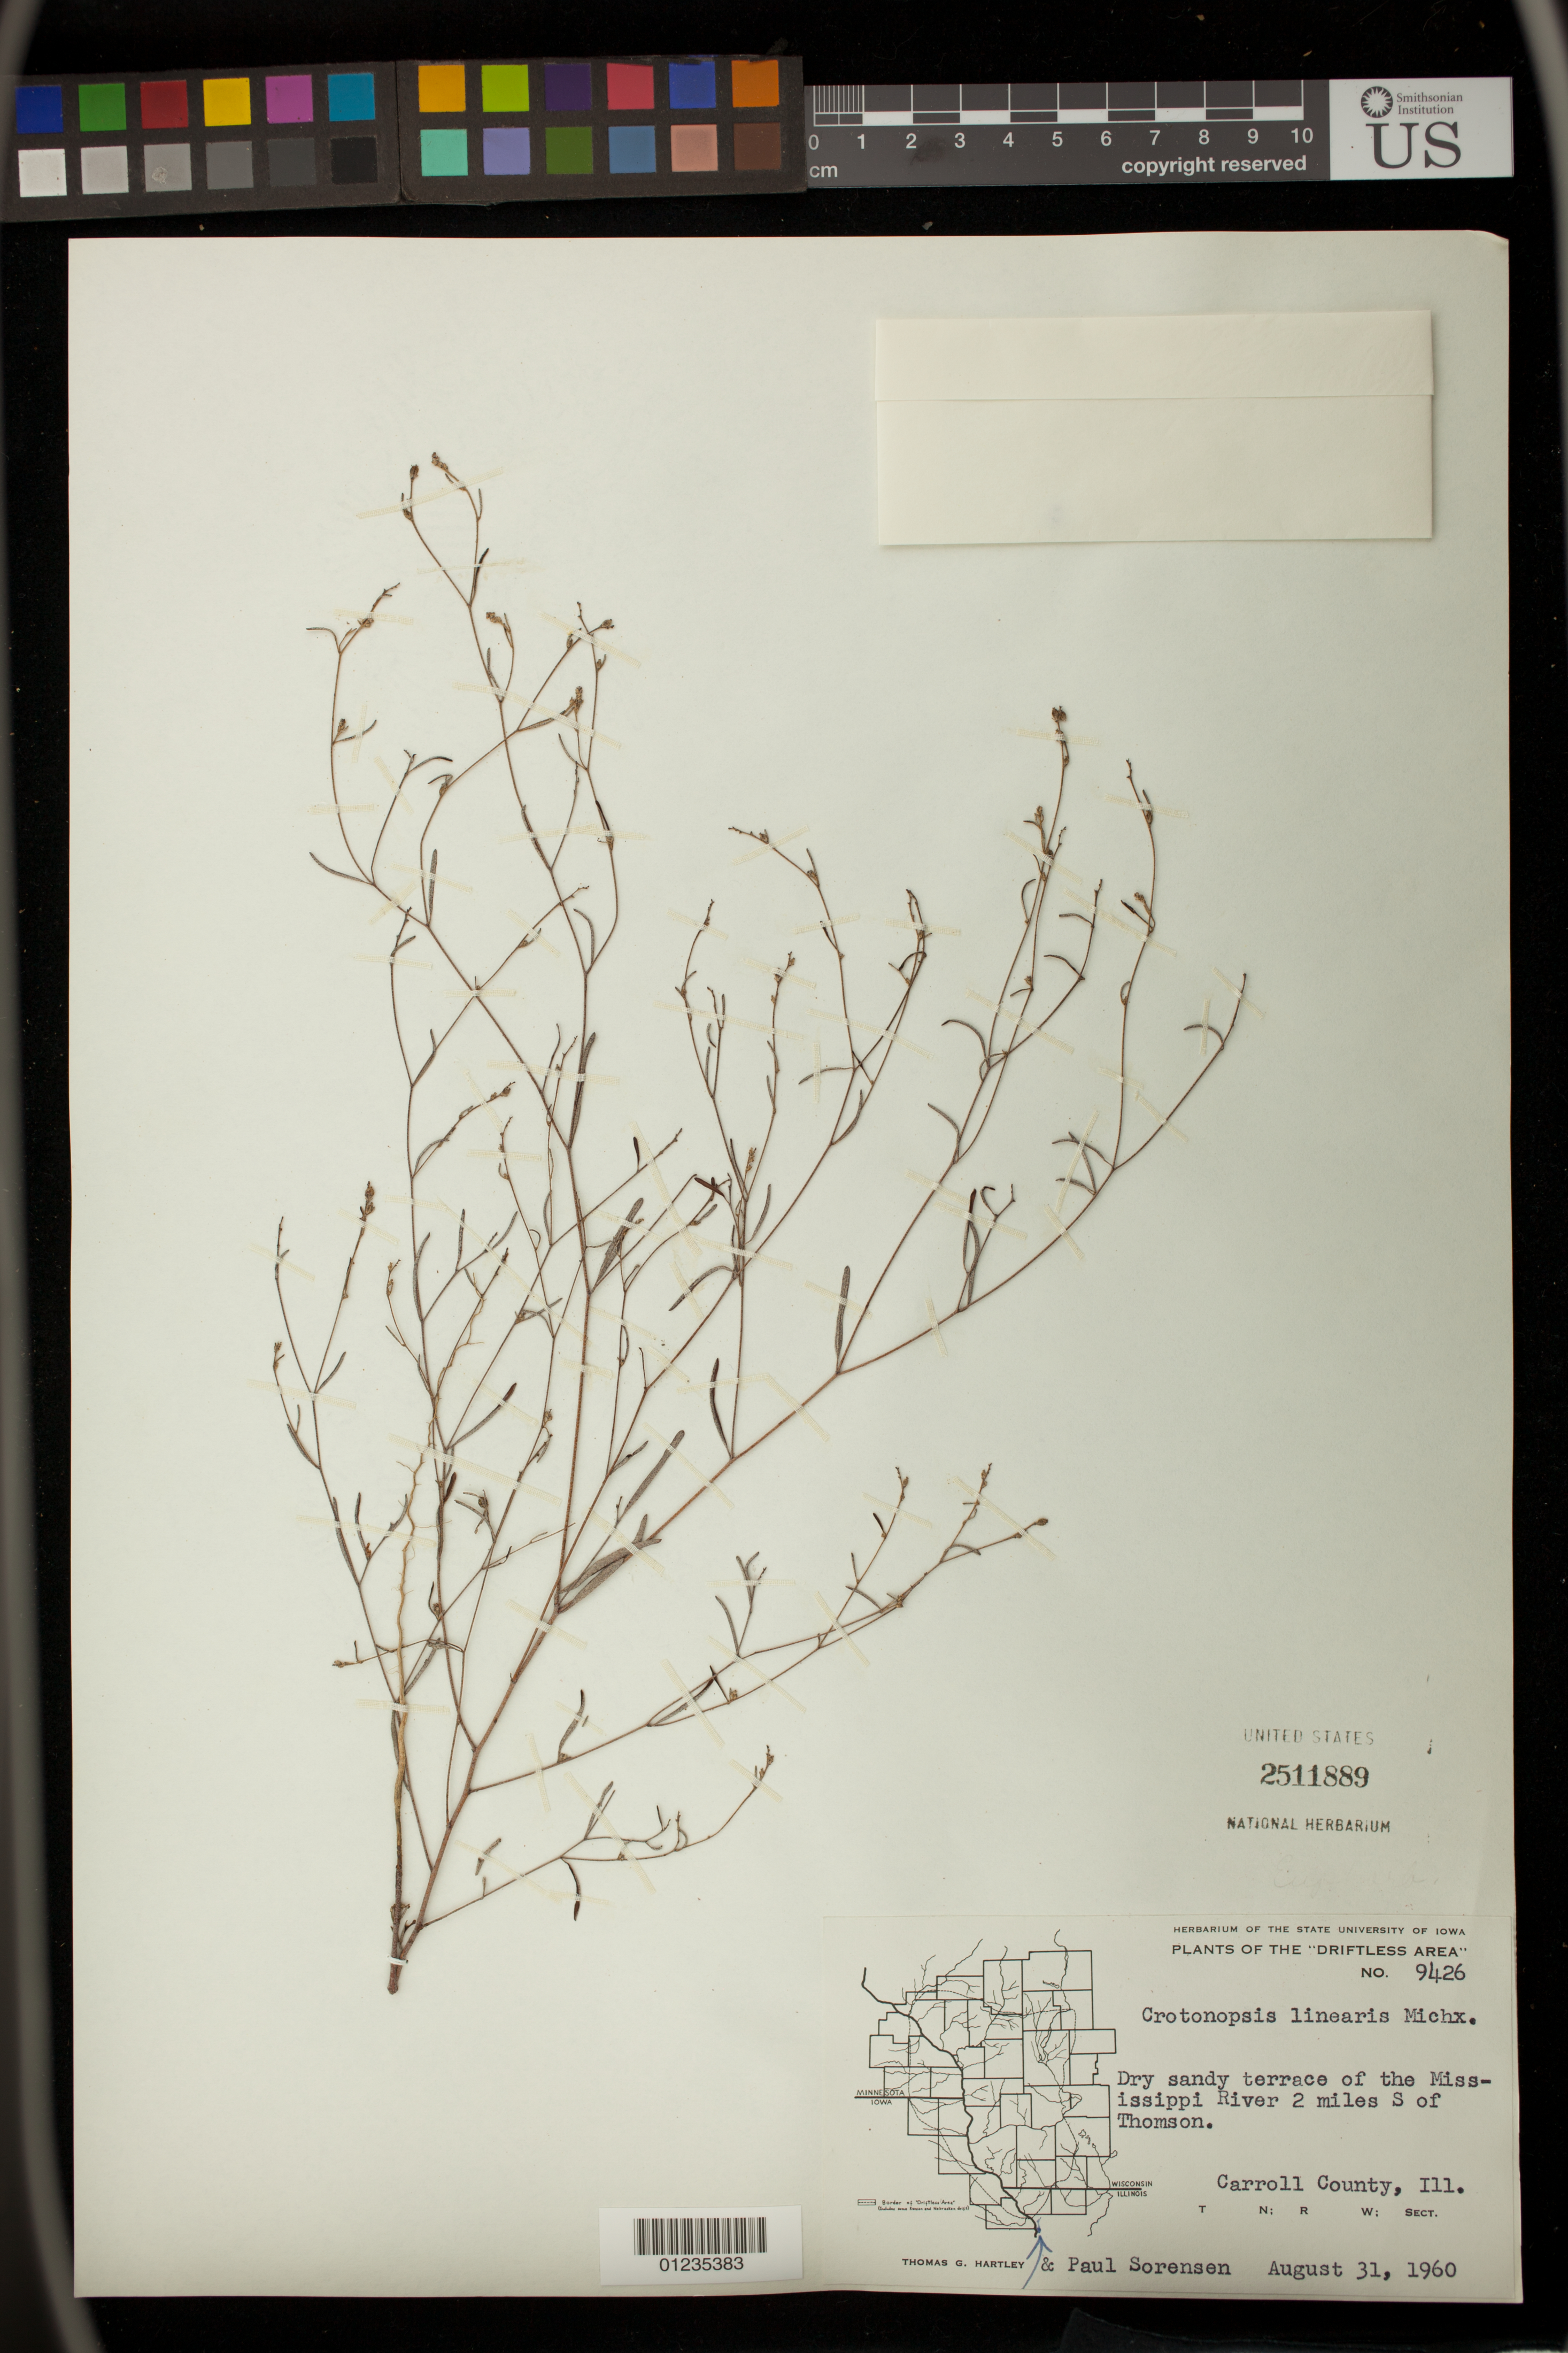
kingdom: Plantae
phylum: Tracheophyta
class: Magnoliopsida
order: Malpighiales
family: Euphorbiaceae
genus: Crotonopsis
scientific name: Crotonopsis linearis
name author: Michx.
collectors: T. G. Hartley & P. Sorensen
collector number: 9426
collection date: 1960-08-31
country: United States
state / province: Illinois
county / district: Carroll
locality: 2 miles S of Thomson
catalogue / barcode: US 2511889